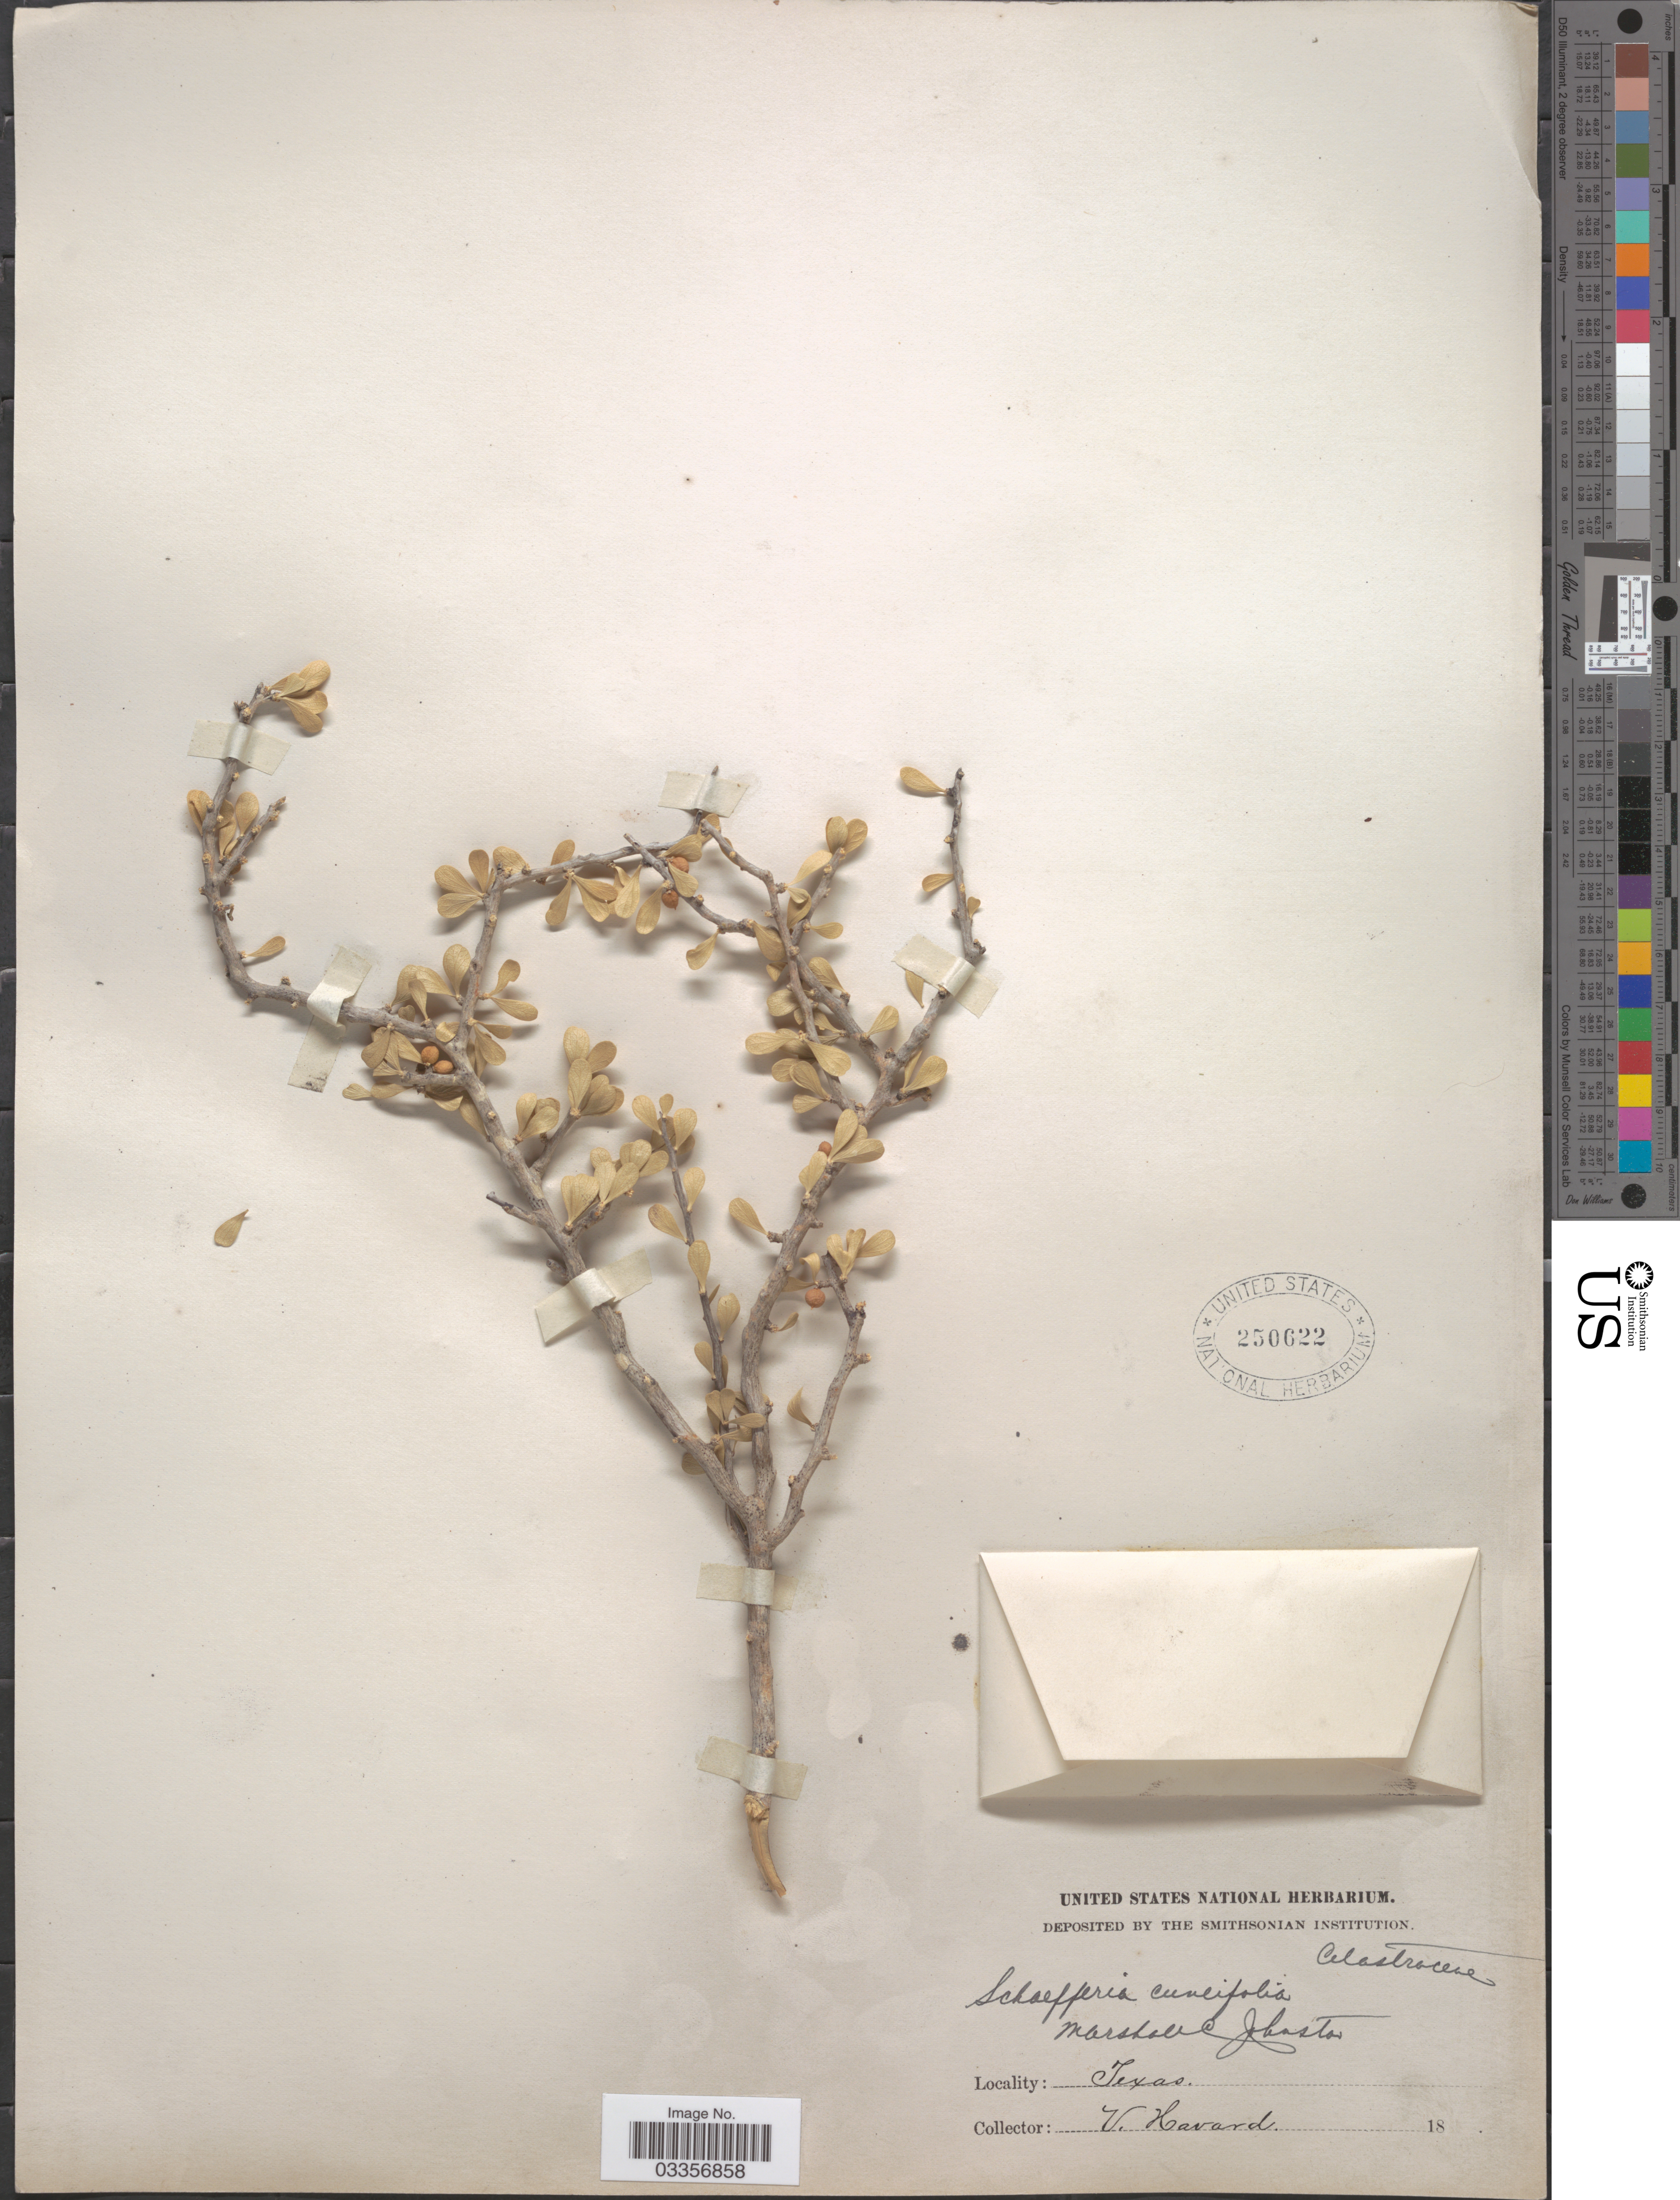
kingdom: Plantae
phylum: Tracheophyta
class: Magnoliopsida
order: Celastrales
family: Celastraceae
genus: Schaefferia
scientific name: Schaefferia cuneifolia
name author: A. Gray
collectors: V. Havard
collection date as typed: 18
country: United States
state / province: Texas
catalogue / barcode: US 250622